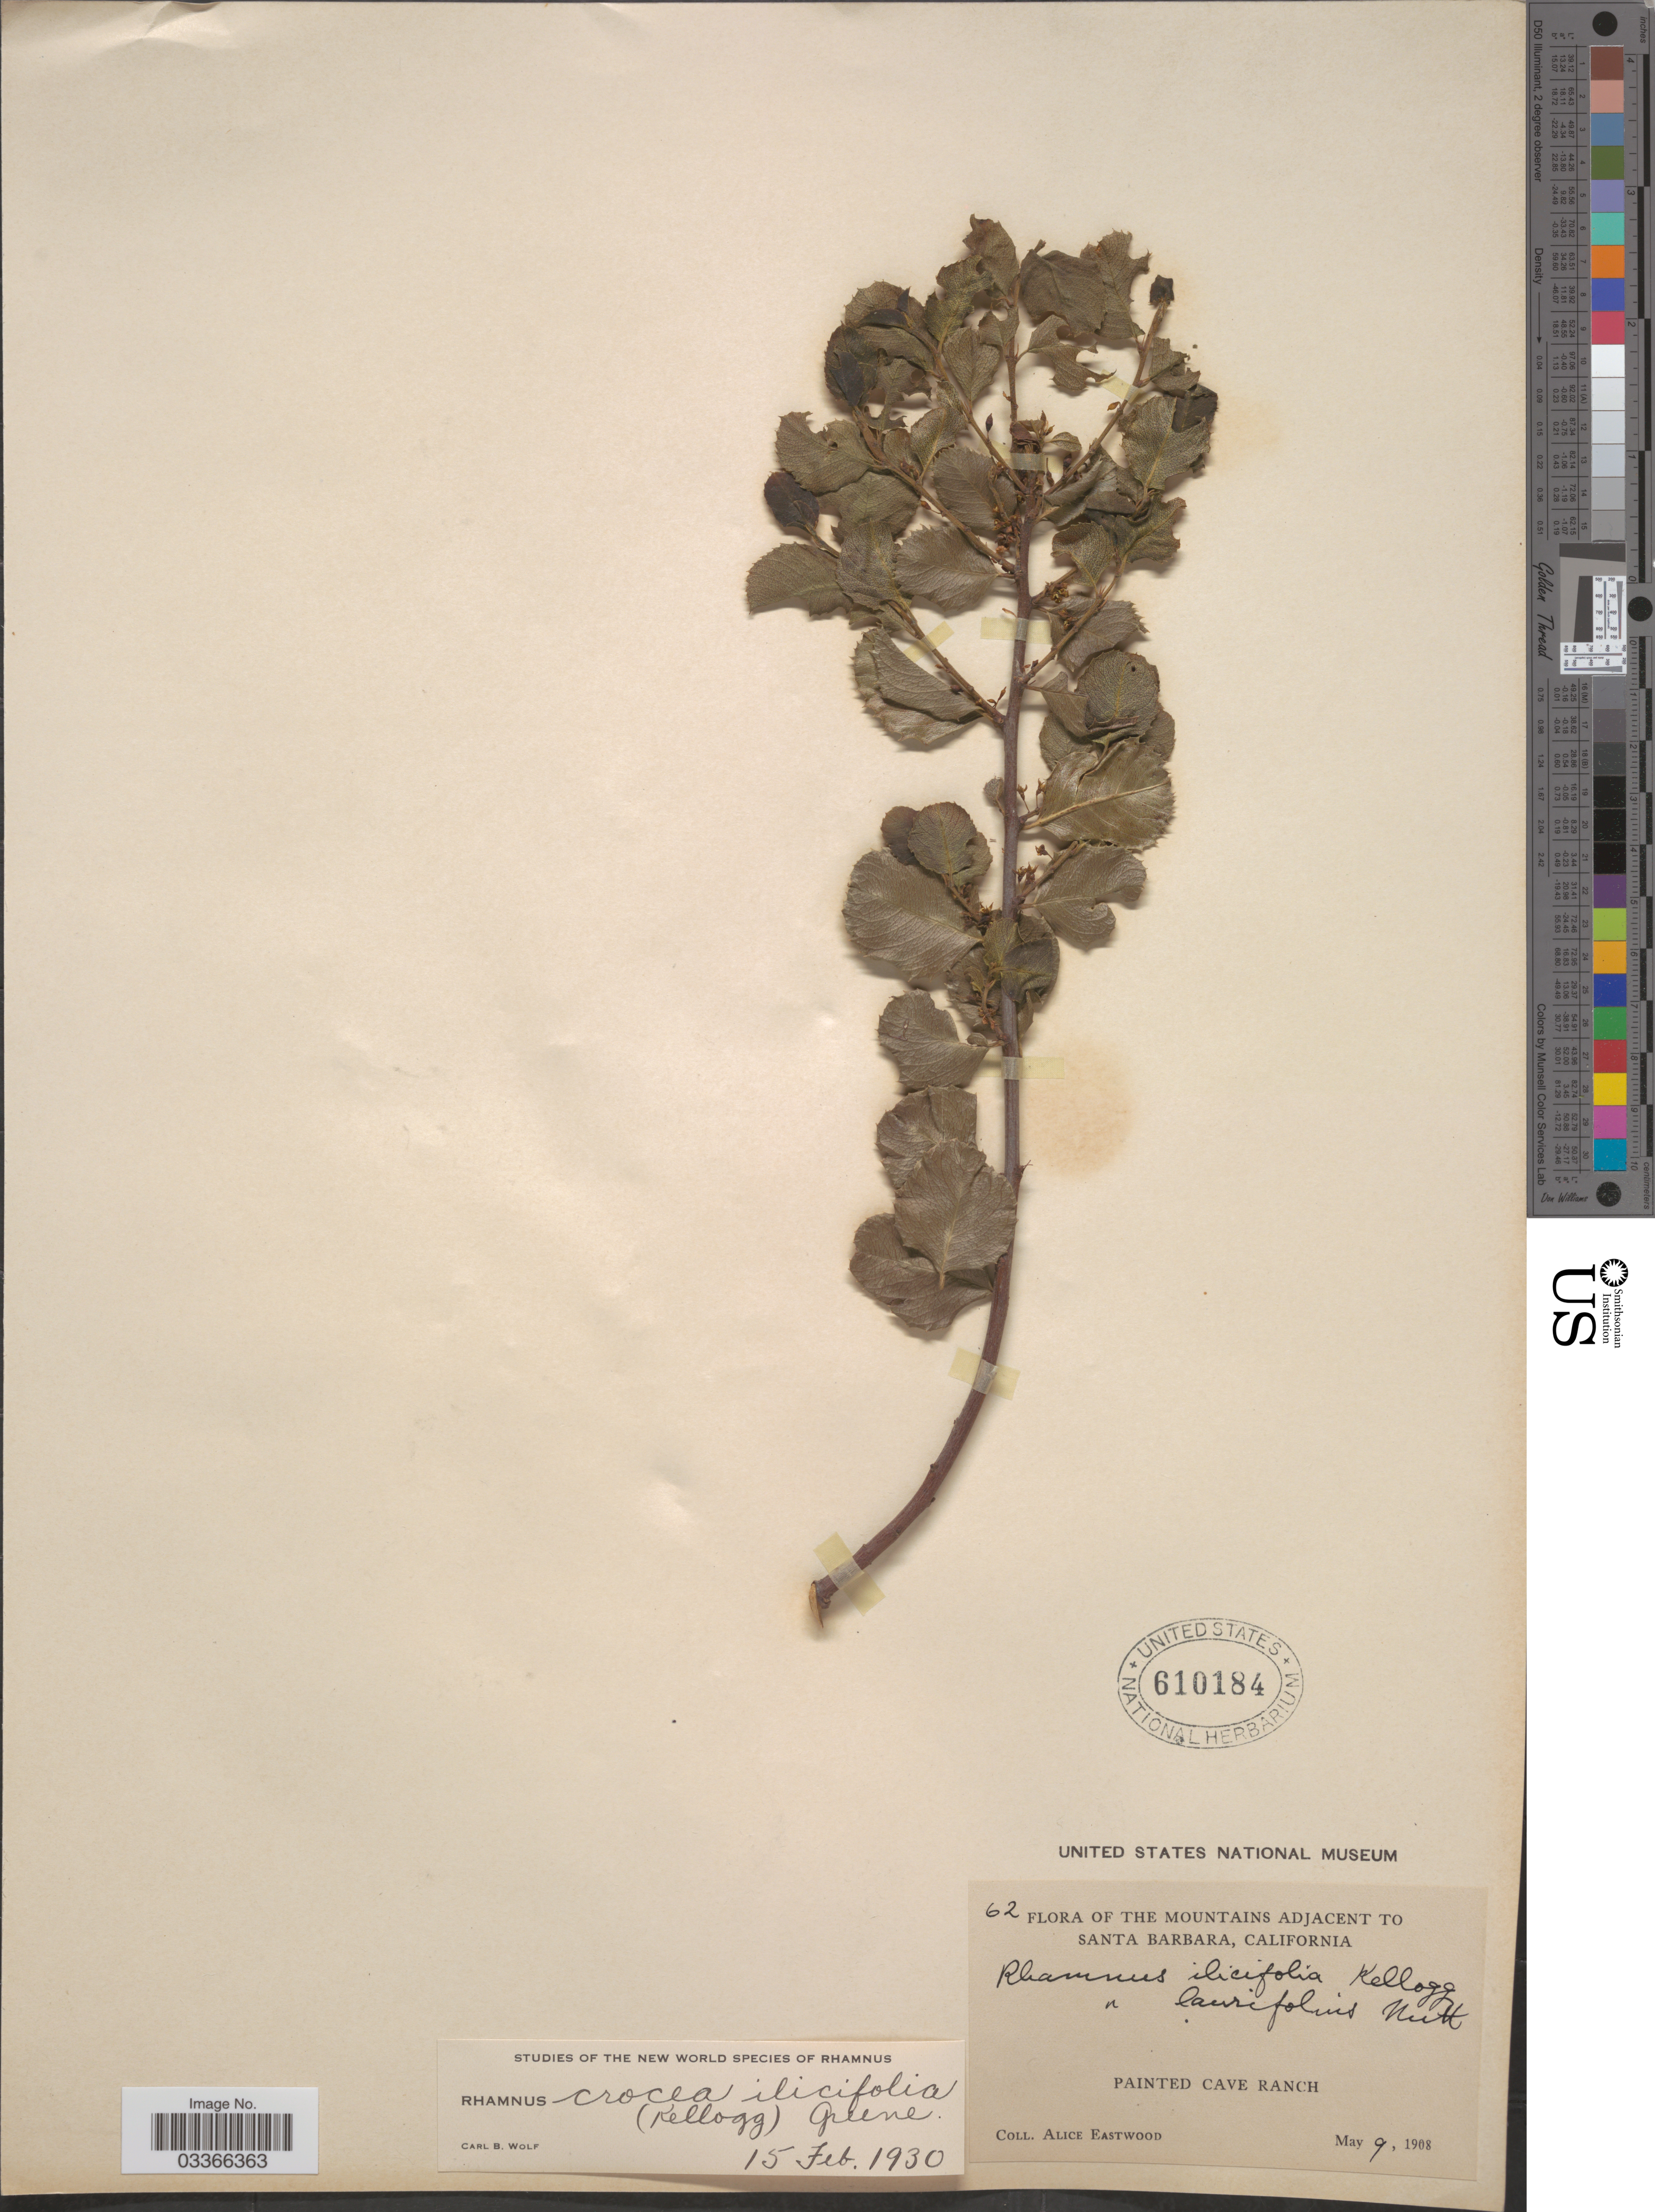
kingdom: Plantae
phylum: Tracheophyta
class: Magnoliopsida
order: Rosales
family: Rhamnaceae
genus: Rhamnus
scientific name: Rhamnus crocea var. ilicifolia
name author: (Kellogg) Greene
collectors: A. Eastwood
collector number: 62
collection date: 1908-05-09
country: United States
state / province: California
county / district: Santa Barbara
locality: The Mountains adjacent to Santa Barbara. Painted Cave Ranch.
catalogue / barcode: US 610184